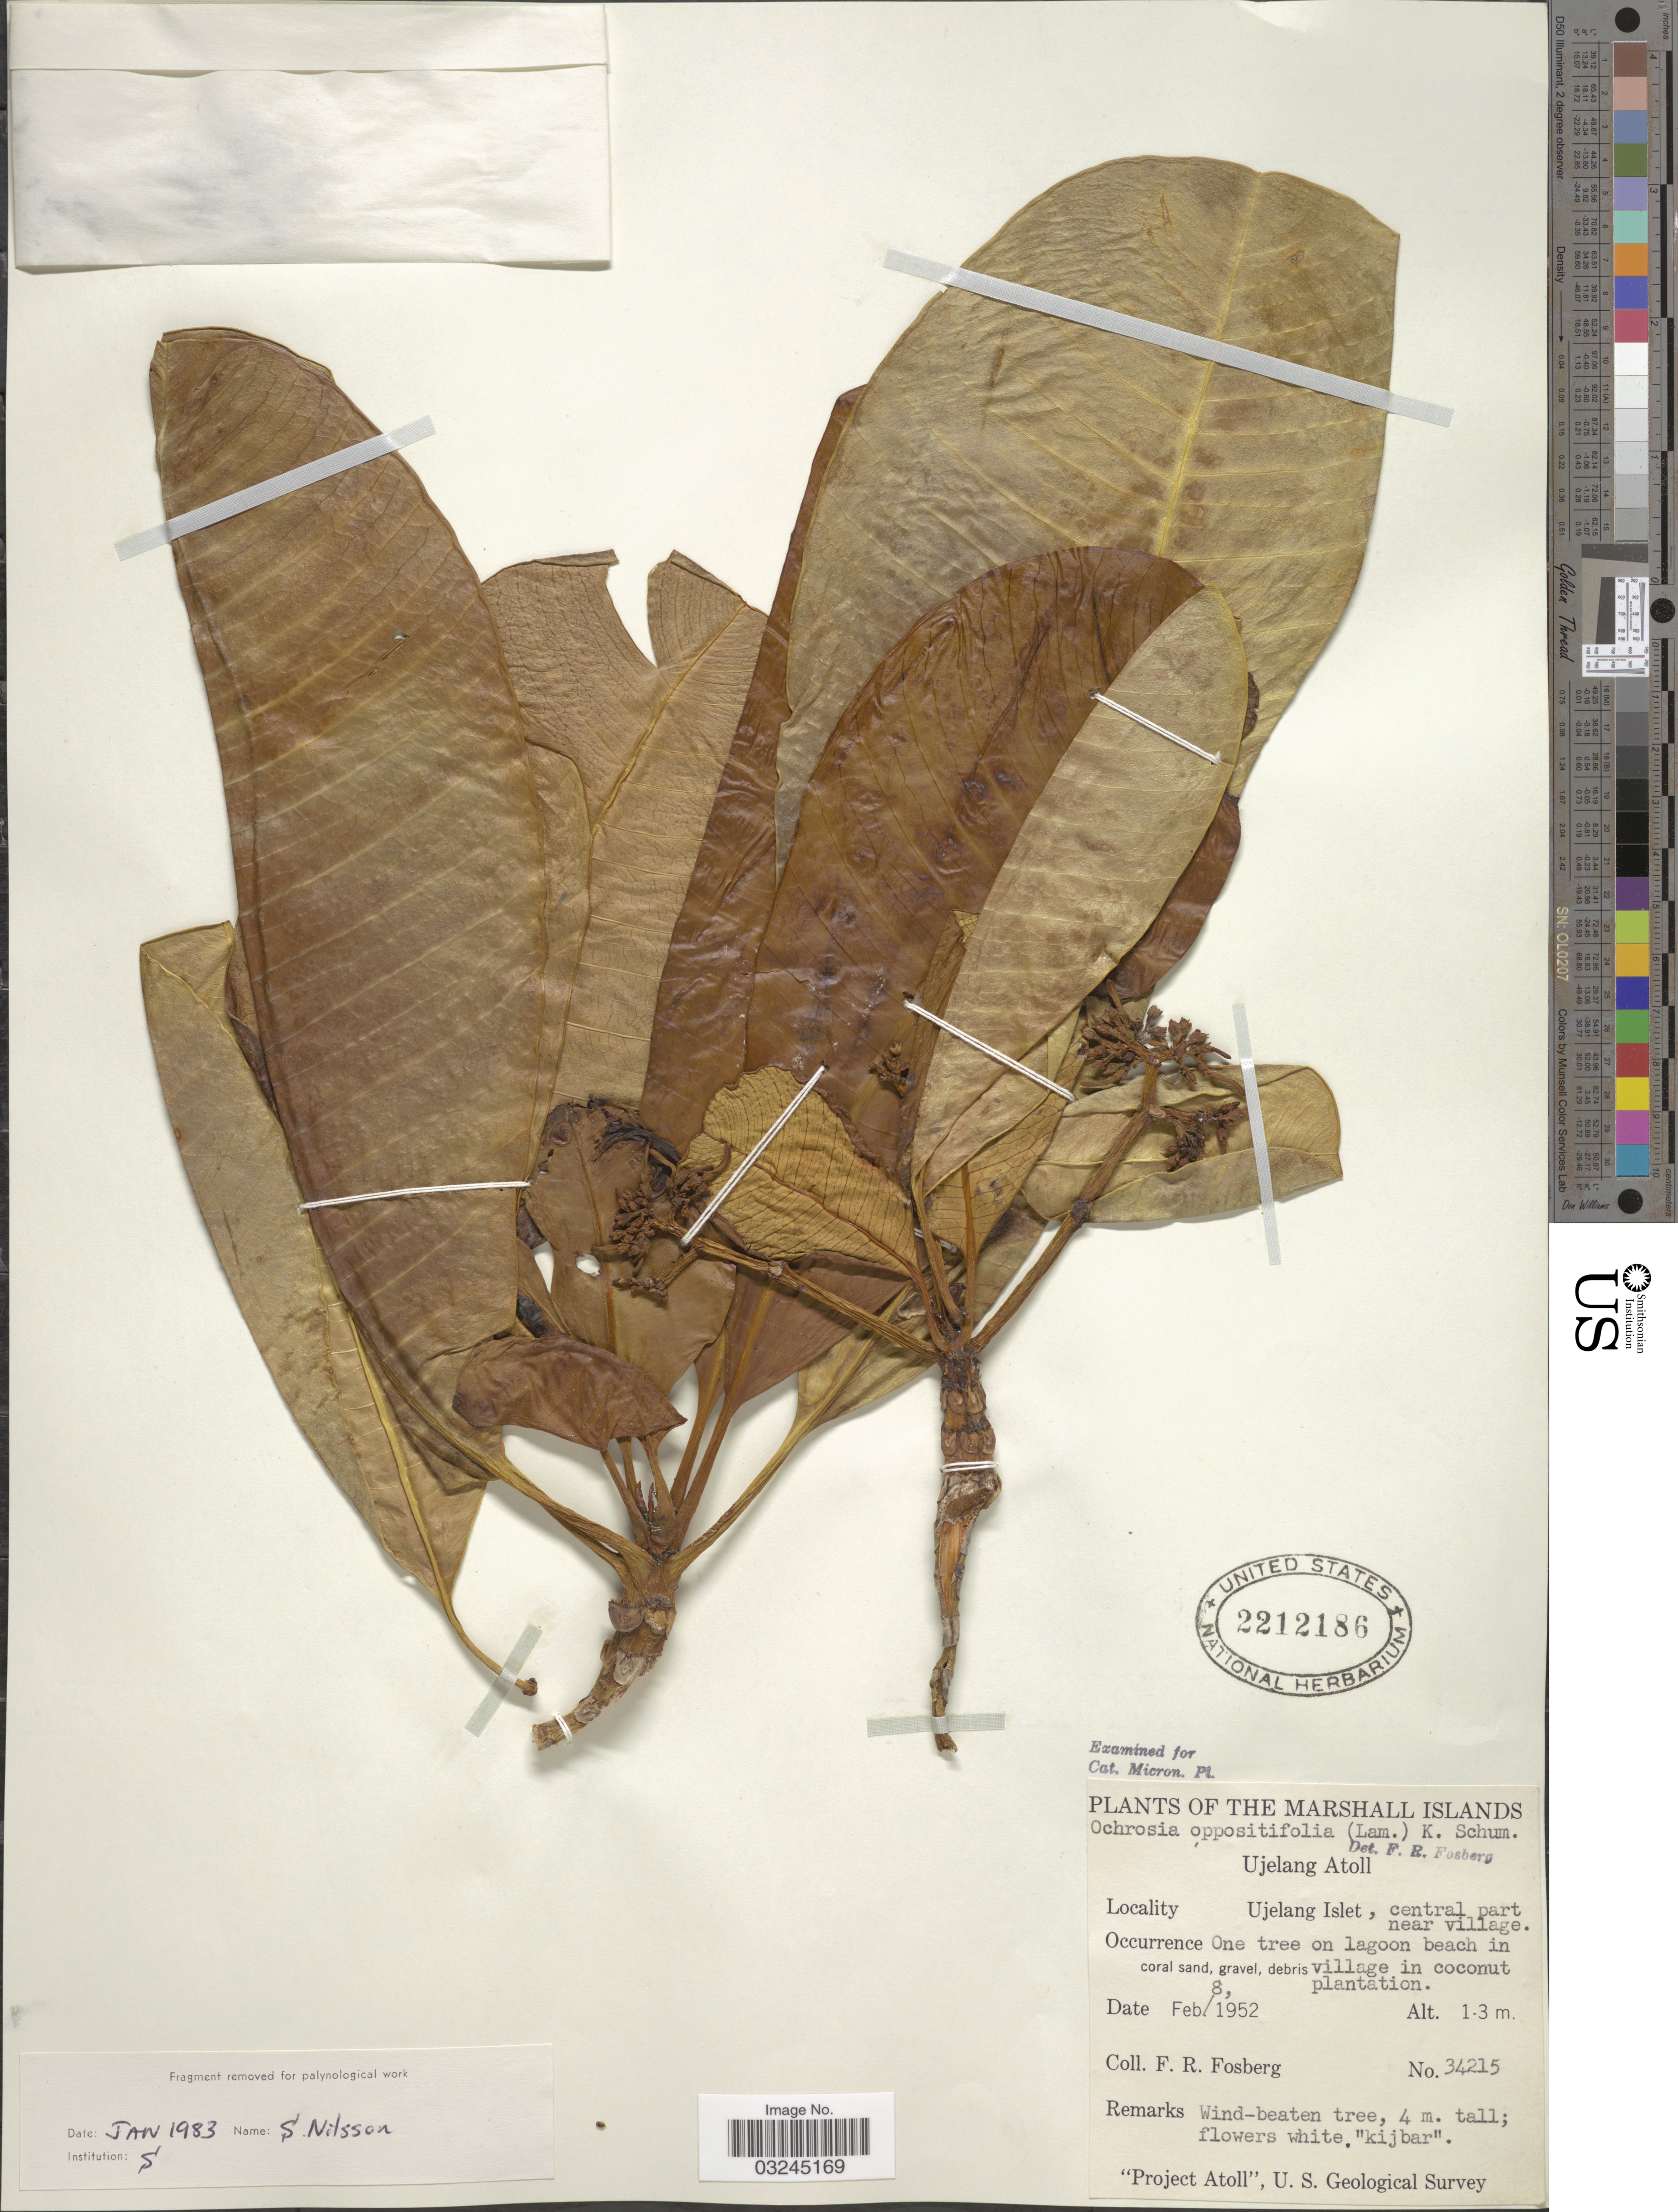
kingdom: Plantae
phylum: Tracheophyta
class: Magnoliopsida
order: Gentianales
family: Apocynaceae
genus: Ochrosia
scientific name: Ochrosia oppositifolia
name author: (Lam.) K. Schum.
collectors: F. R. Fosberg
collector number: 34215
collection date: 1952-02-08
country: Marshall Islands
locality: Ujelang Atoll, Ujelang Islet, central part near village.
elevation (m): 1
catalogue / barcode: US 2212186